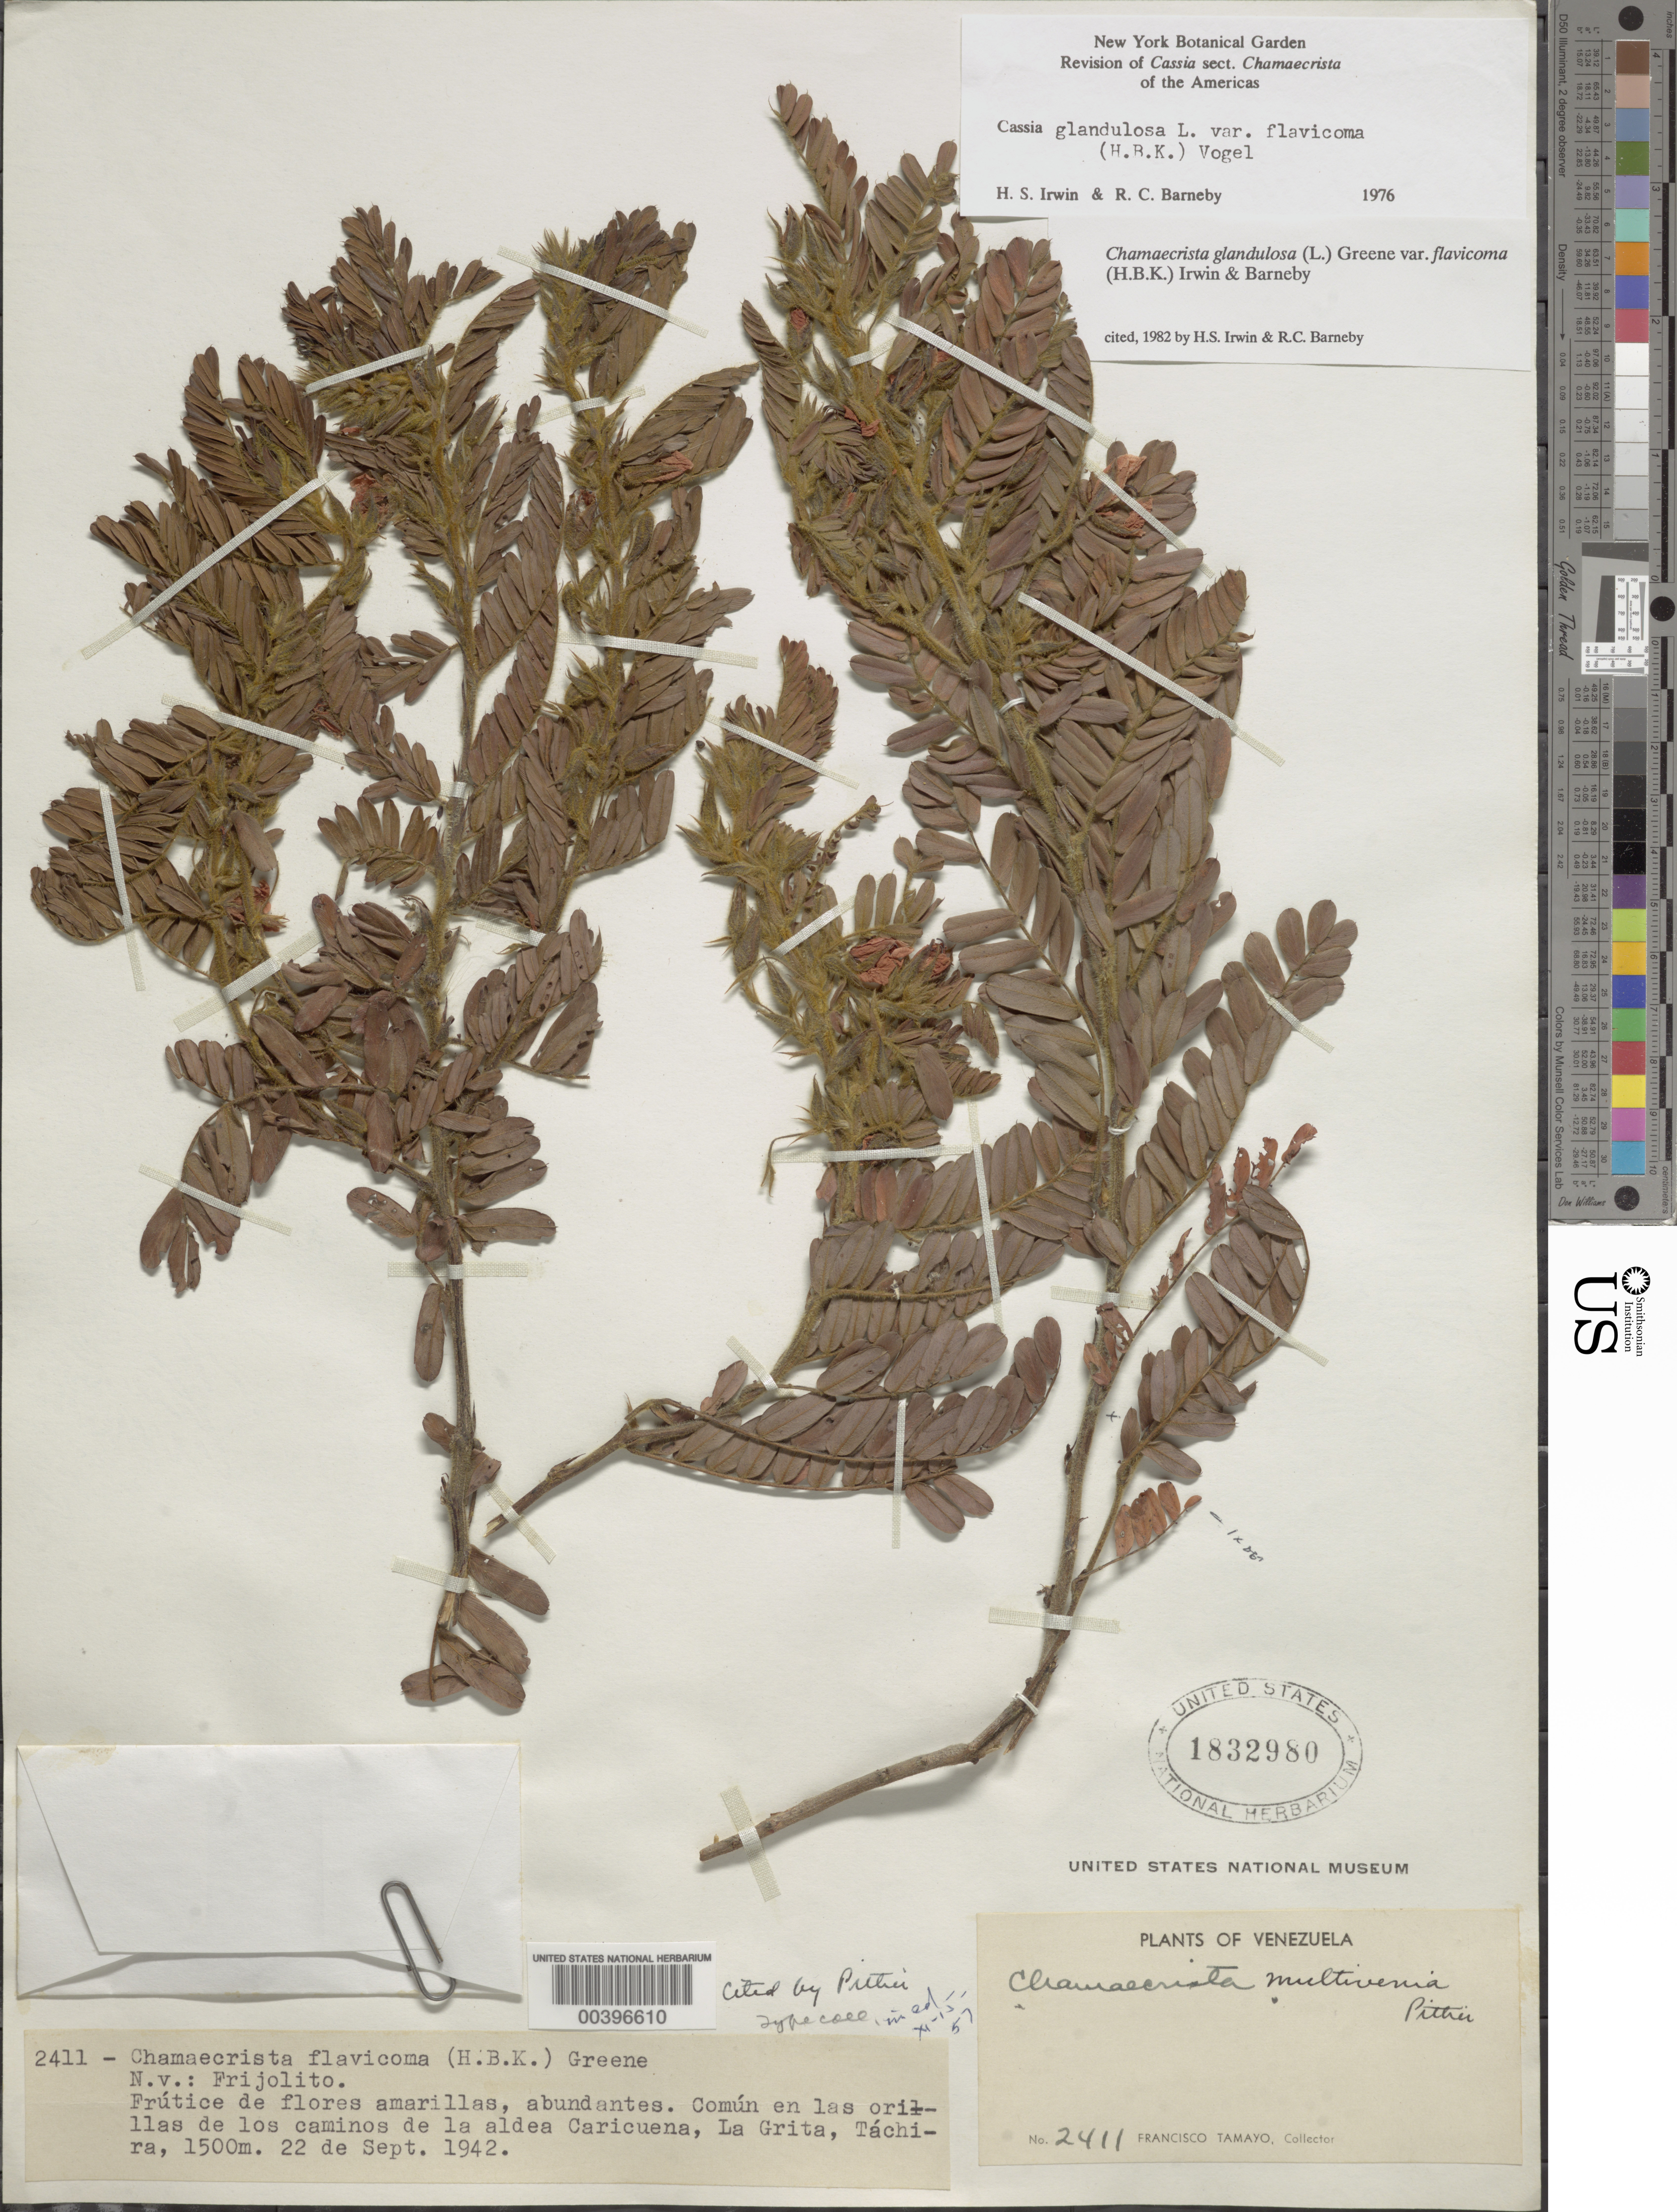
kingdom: Plantae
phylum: Tracheophyta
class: Magnoliopsida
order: Fabales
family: Fabaceae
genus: Chamaecrista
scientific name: Chamaecrista glandulosa var. flavicoma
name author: (Kunth) H.S. Irwin & Barneby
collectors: F. Tamayo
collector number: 2411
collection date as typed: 22 Sep 1942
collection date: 1942-09-22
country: Venezuela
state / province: Tachira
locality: En las orillas de los caminos de la aldea caricuena, la grita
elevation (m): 1500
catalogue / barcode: US 1832980